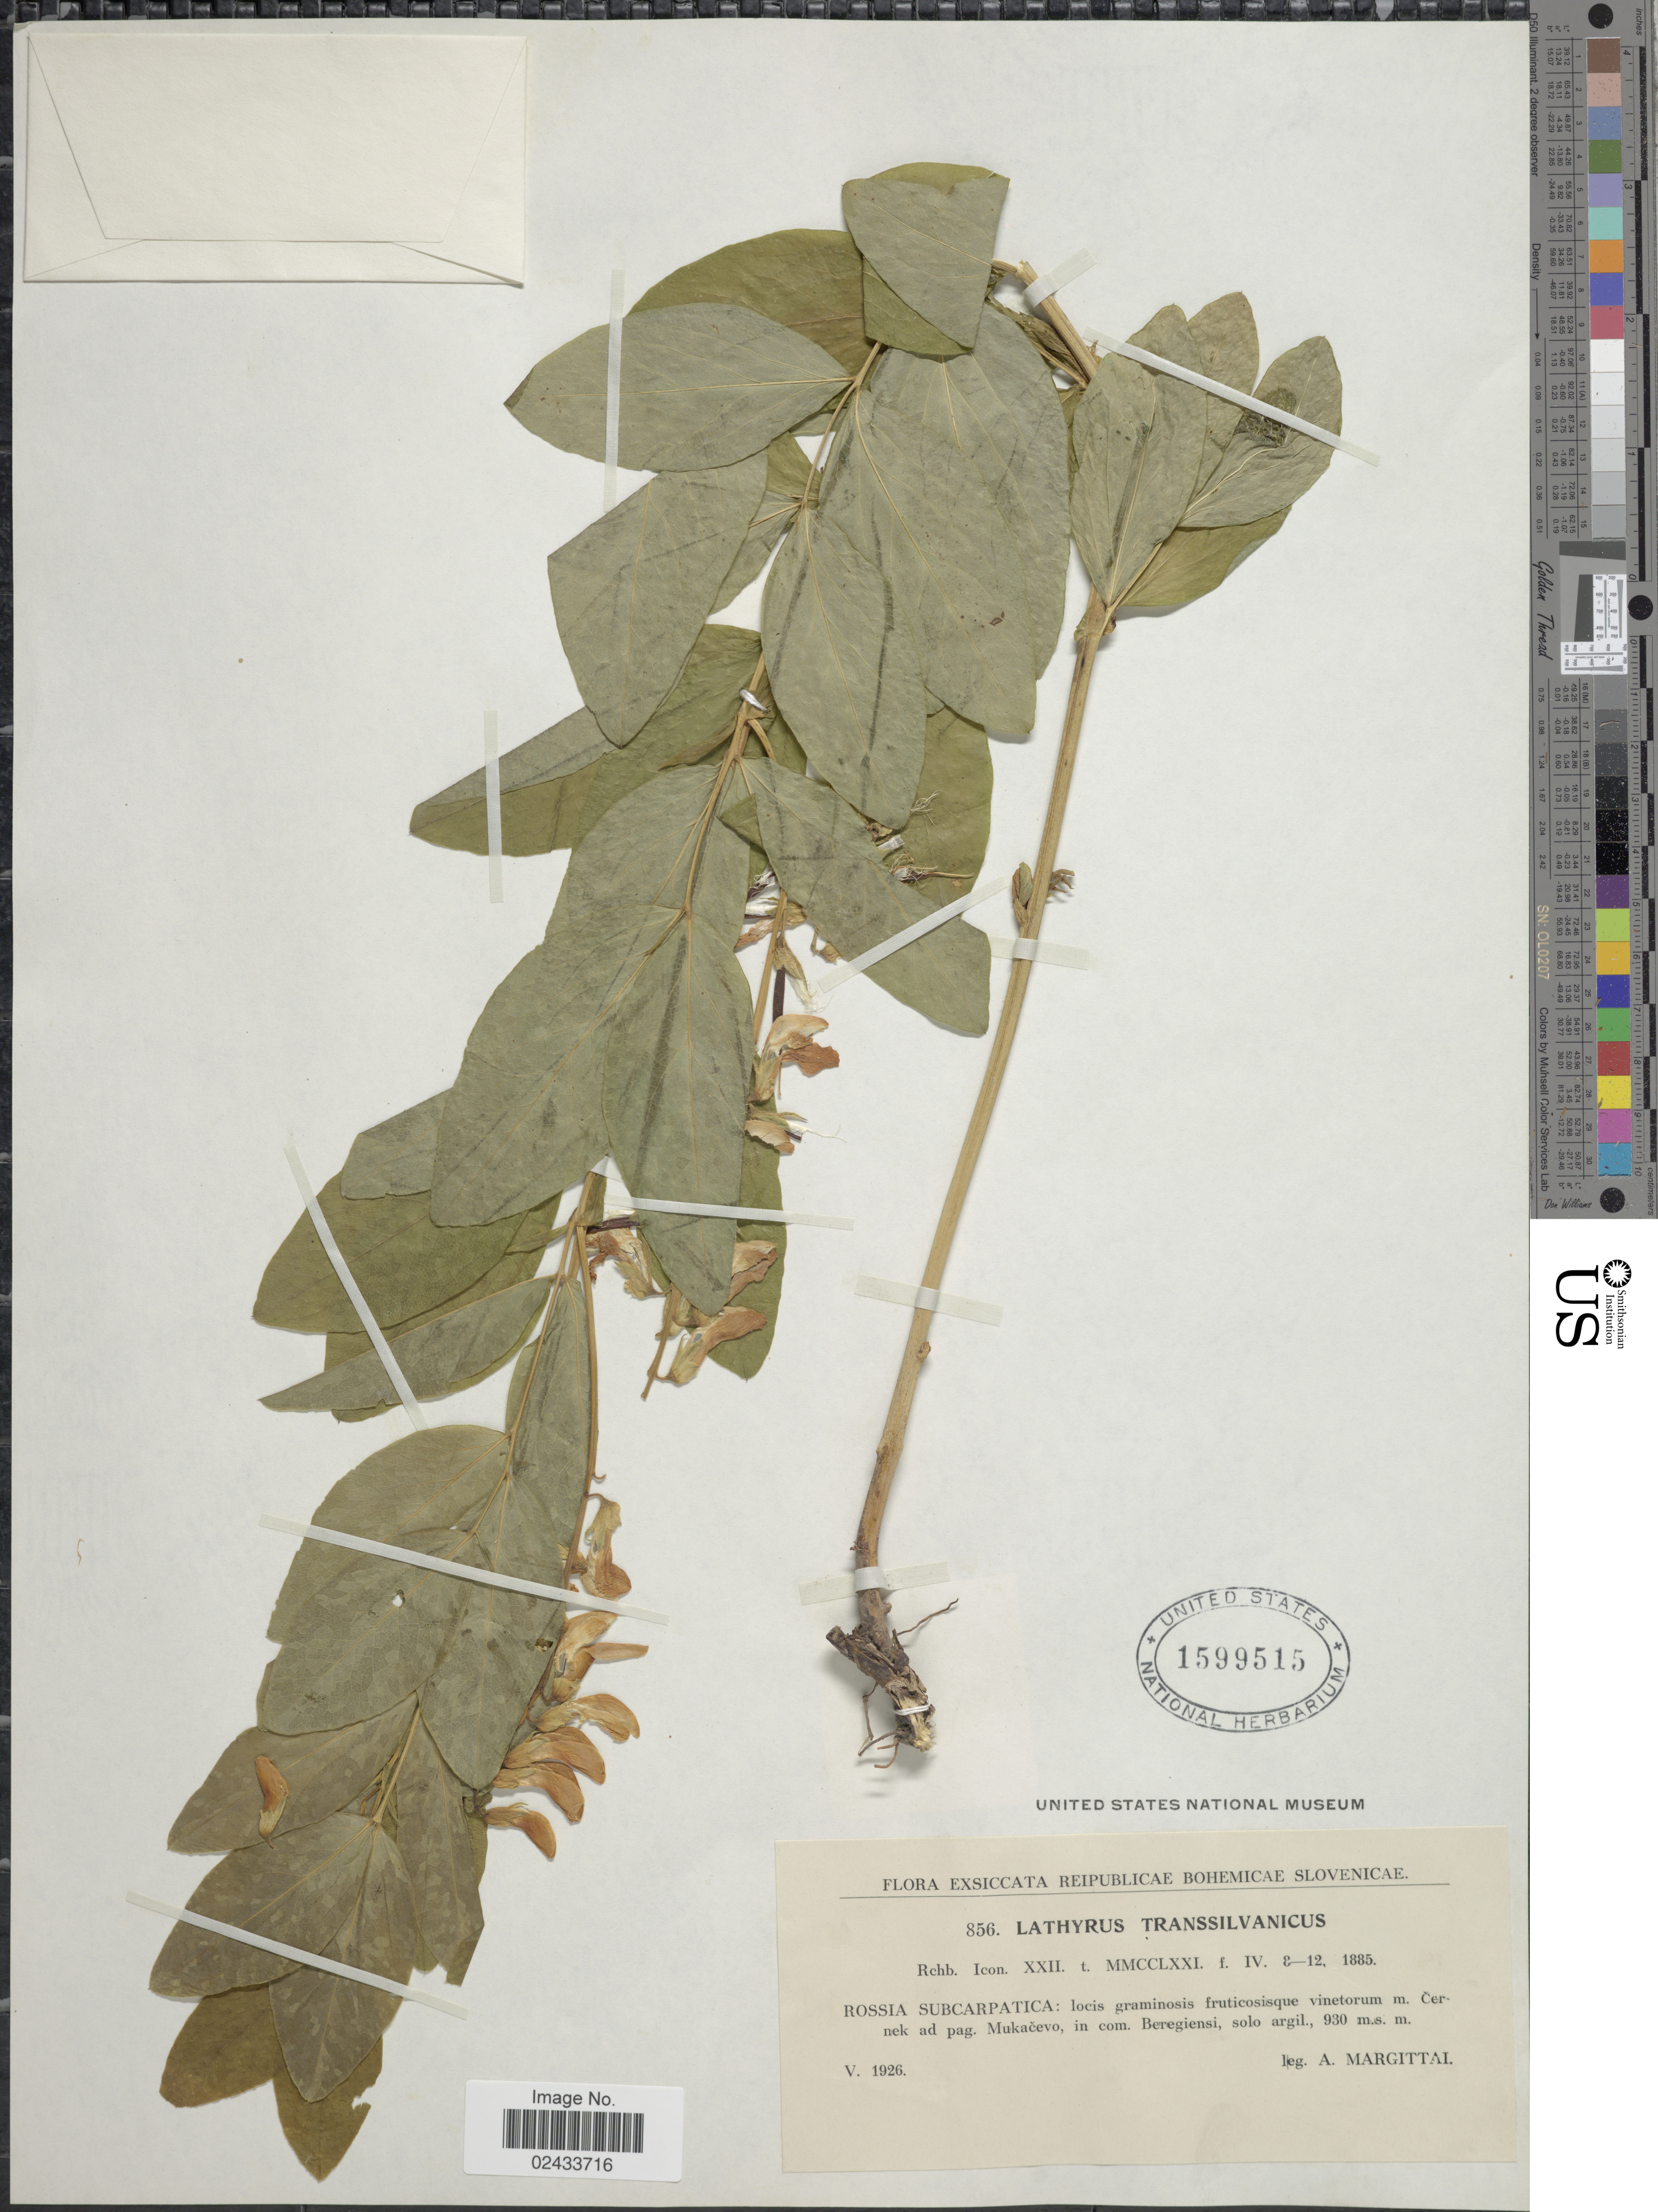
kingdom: Plantae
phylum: Tracheophyta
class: Magnoliopsida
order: Fabales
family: Fabaceae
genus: Lathyrus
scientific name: Lathyrus transsilvanicus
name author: Fritsch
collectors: A. Margittai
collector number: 856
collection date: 1926-05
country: Slovenia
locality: Reipublicae Bohemicae Slovenicae, Rossia Subcarpatica: locis graminosis fruticosisque vinetorum m. Cernek ad pag. Mukacevo, in com Beregiensi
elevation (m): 930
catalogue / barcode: US 1599515